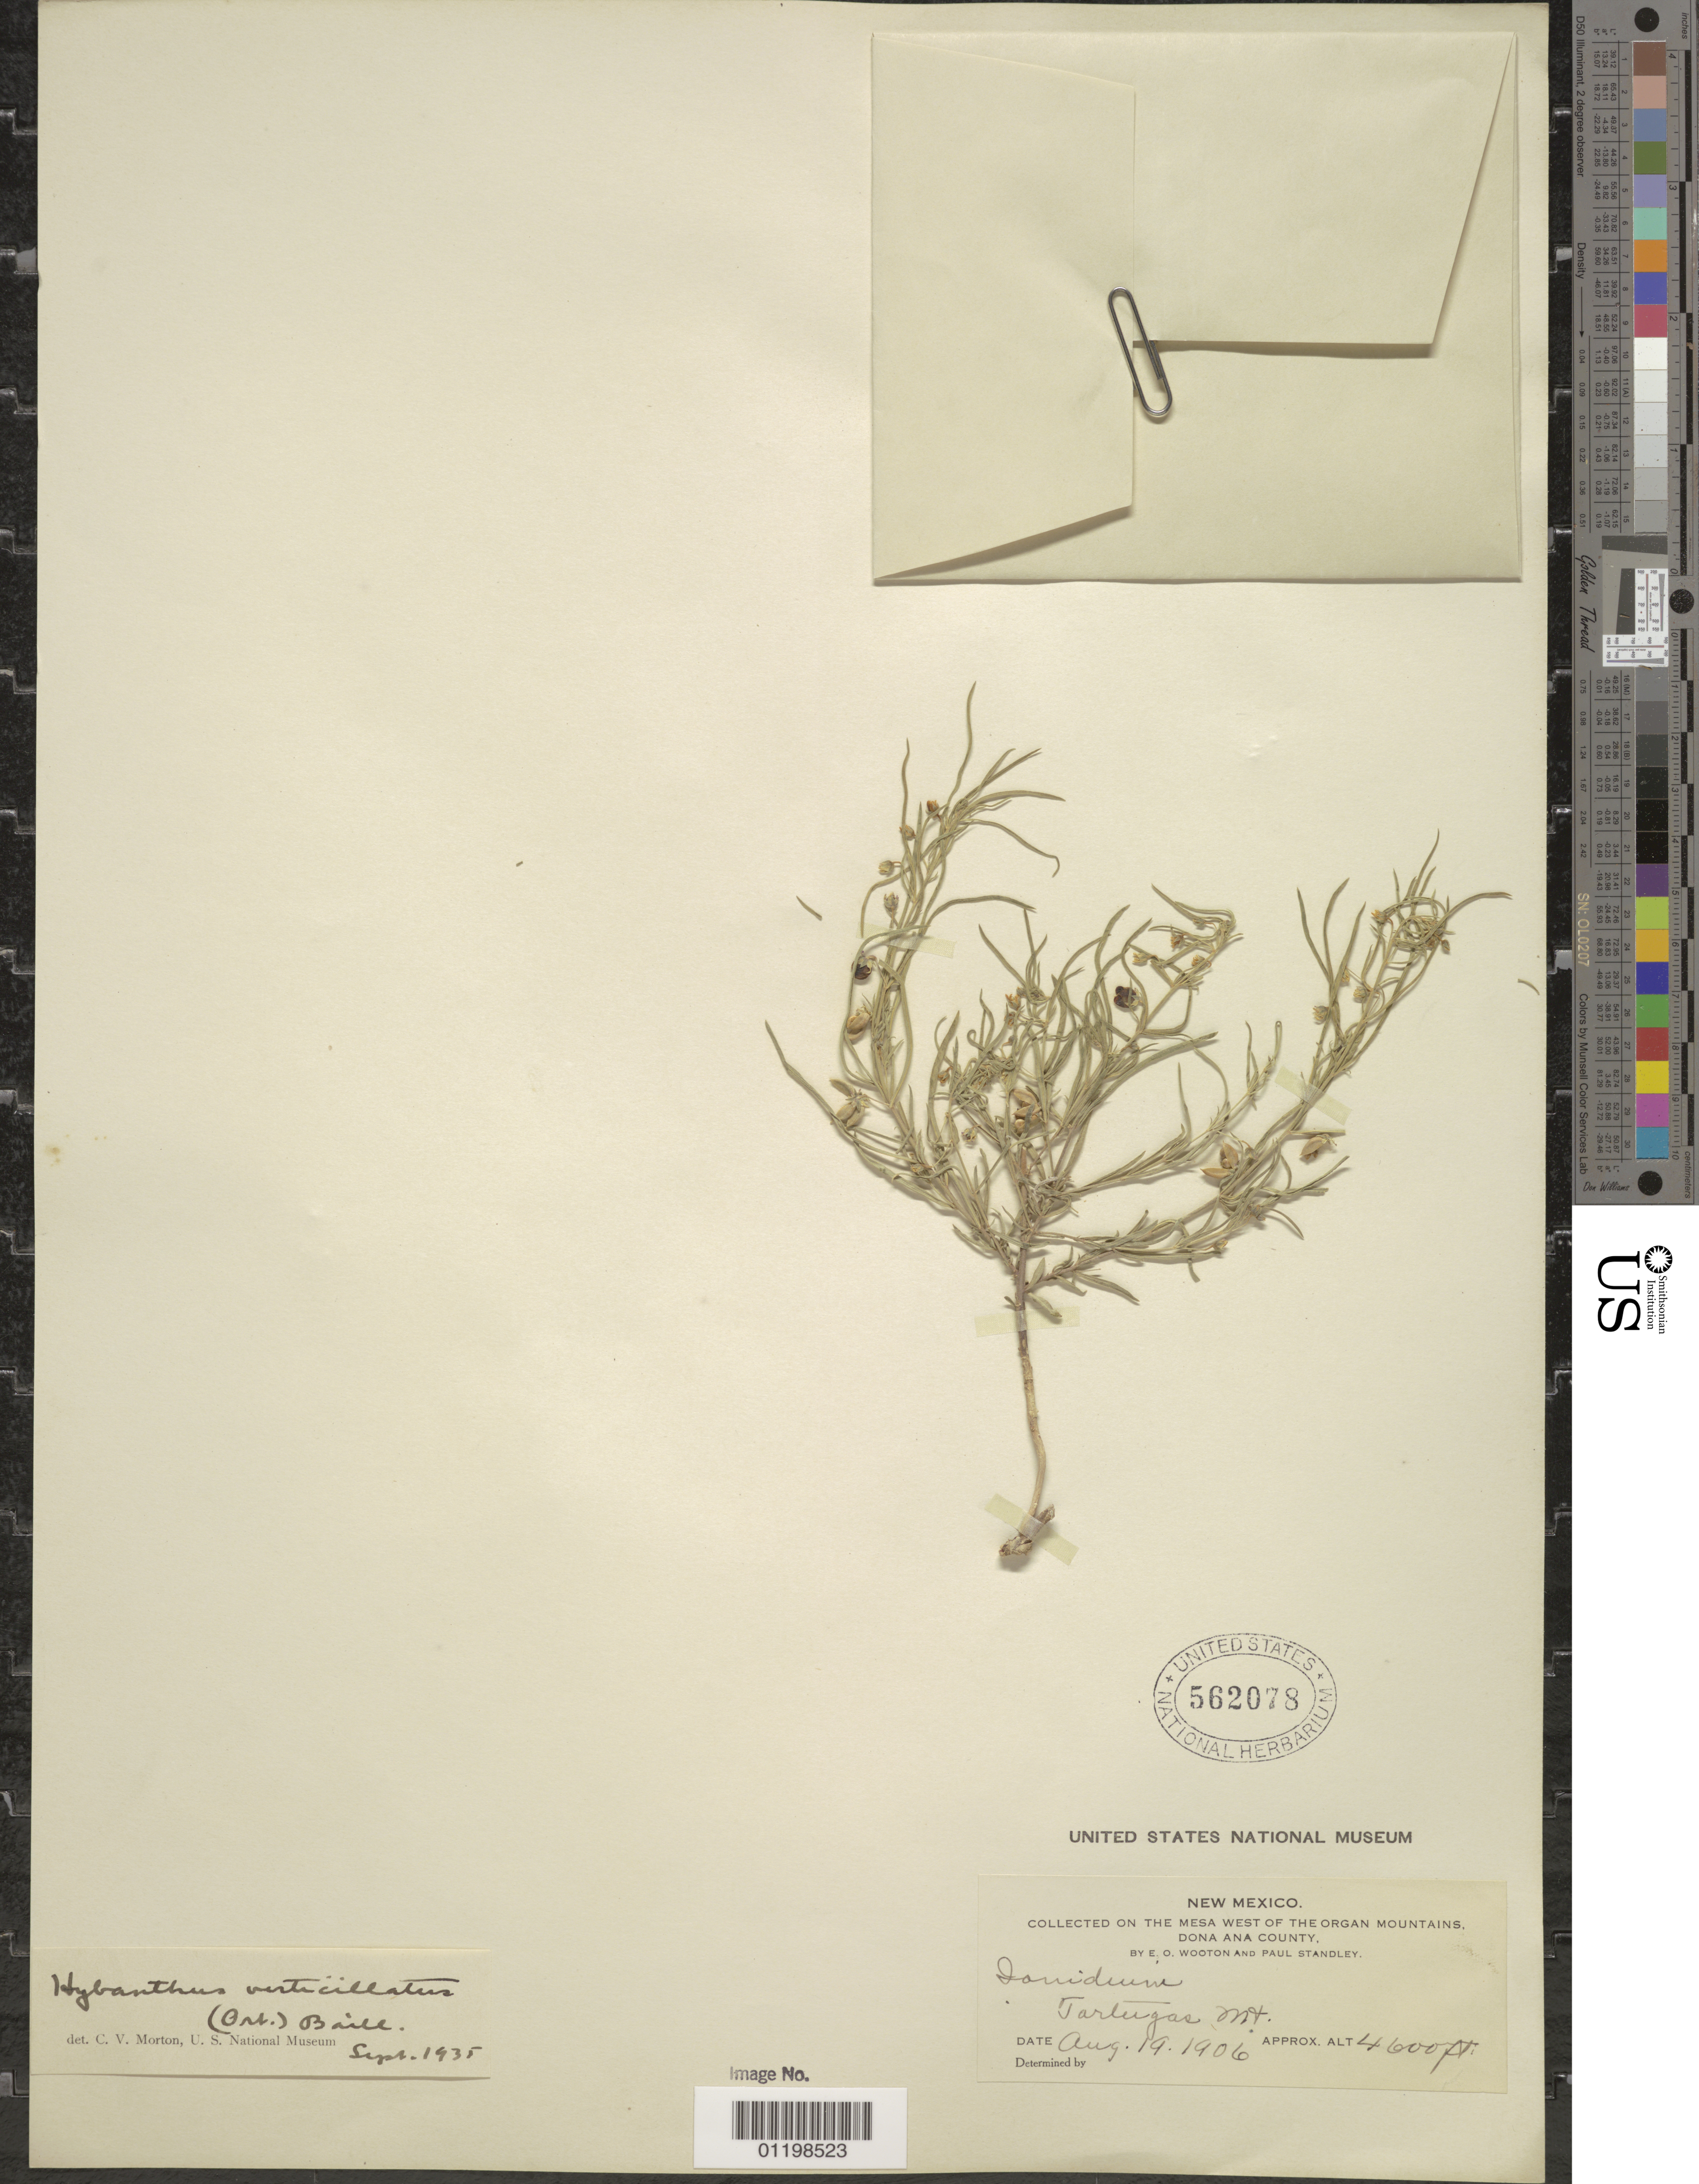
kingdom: Plantae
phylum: Tracheophyta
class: Magnoliopsida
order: Malpighiales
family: Violaceae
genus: Pombalia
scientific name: Pombalia verticillata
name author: (Ortega) Paula-Souza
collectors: E. O. Wooton & P. C. Standley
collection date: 1906-08-19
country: United States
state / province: New Mexico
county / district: Dona Ana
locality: on the Mesa west of the Organ Mountains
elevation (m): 1402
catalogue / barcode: US 562078